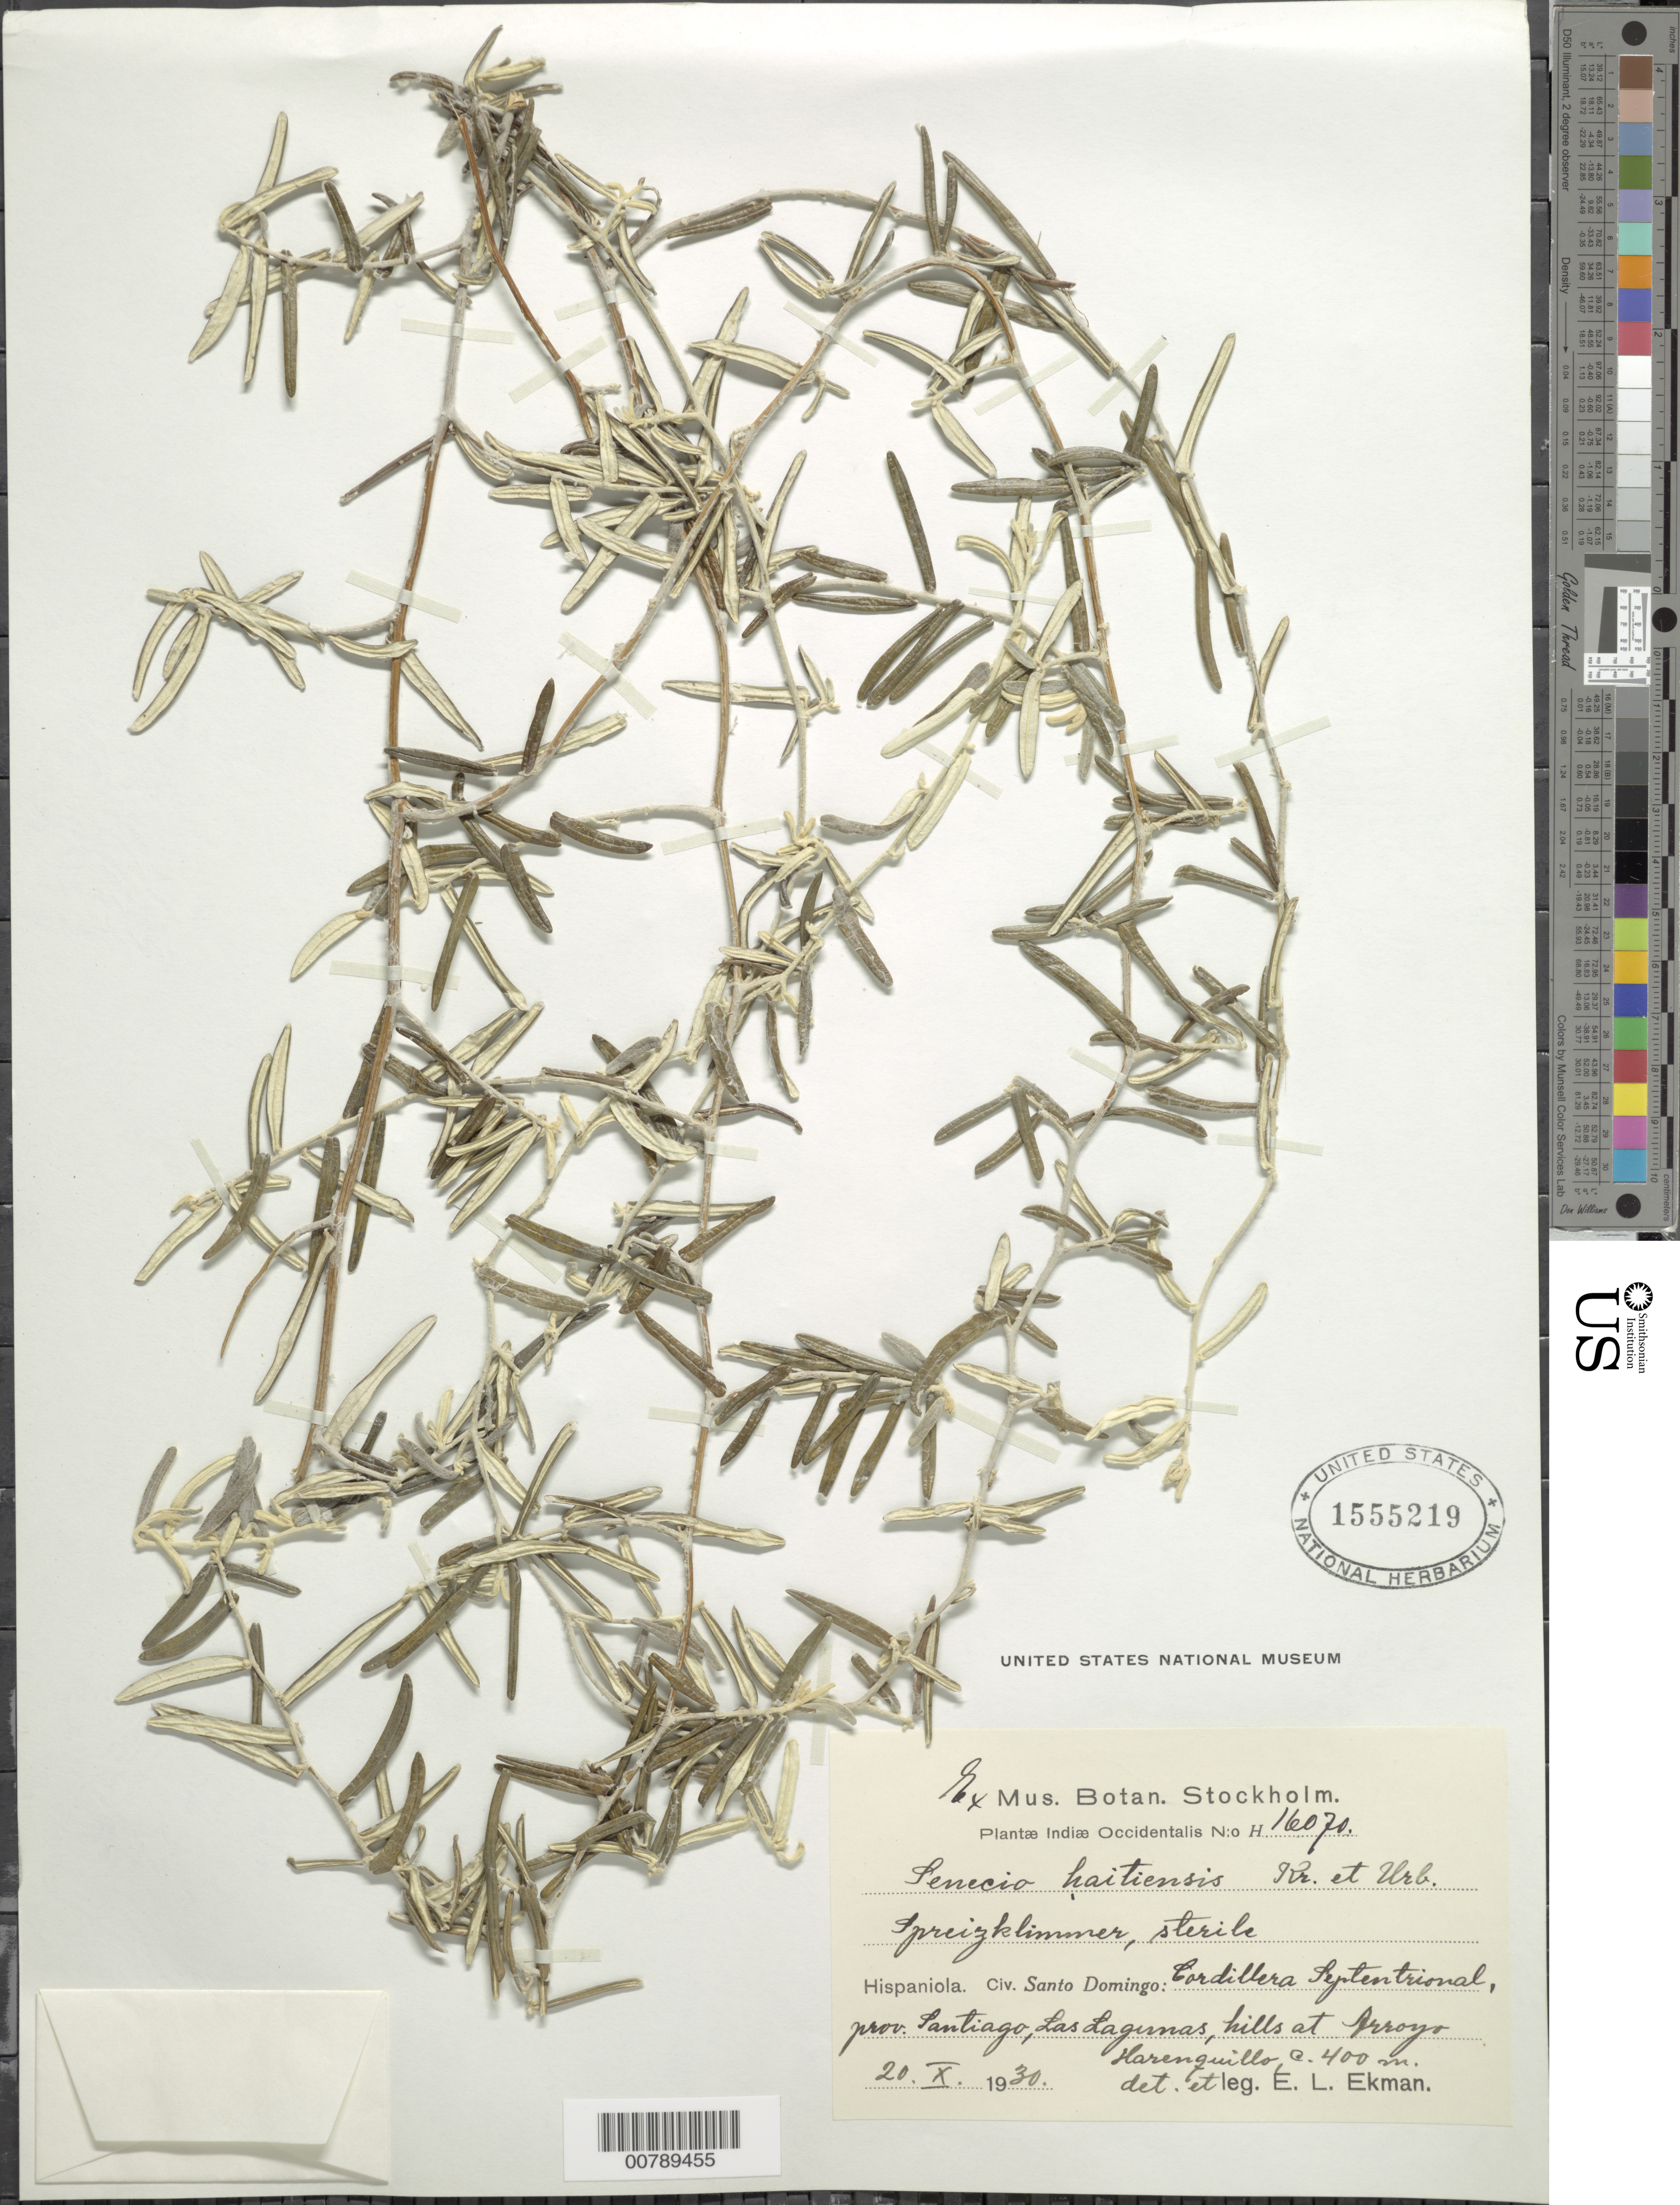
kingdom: Plantae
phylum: Tracheophyta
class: Magnoliopsida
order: Asterales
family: Asteraceae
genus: Senecio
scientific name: Senecio haitiensis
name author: Krug & Urb.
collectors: E. L. Ekman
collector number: H 16070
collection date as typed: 20 Oct 1930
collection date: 1930-10-20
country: Dominican Republic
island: Hispaniola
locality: Santo Domingo: Cordillera Septentrional, province Santiago, Las Lagunas, hills at Arroyo Harenquillo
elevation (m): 400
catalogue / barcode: US 1555219